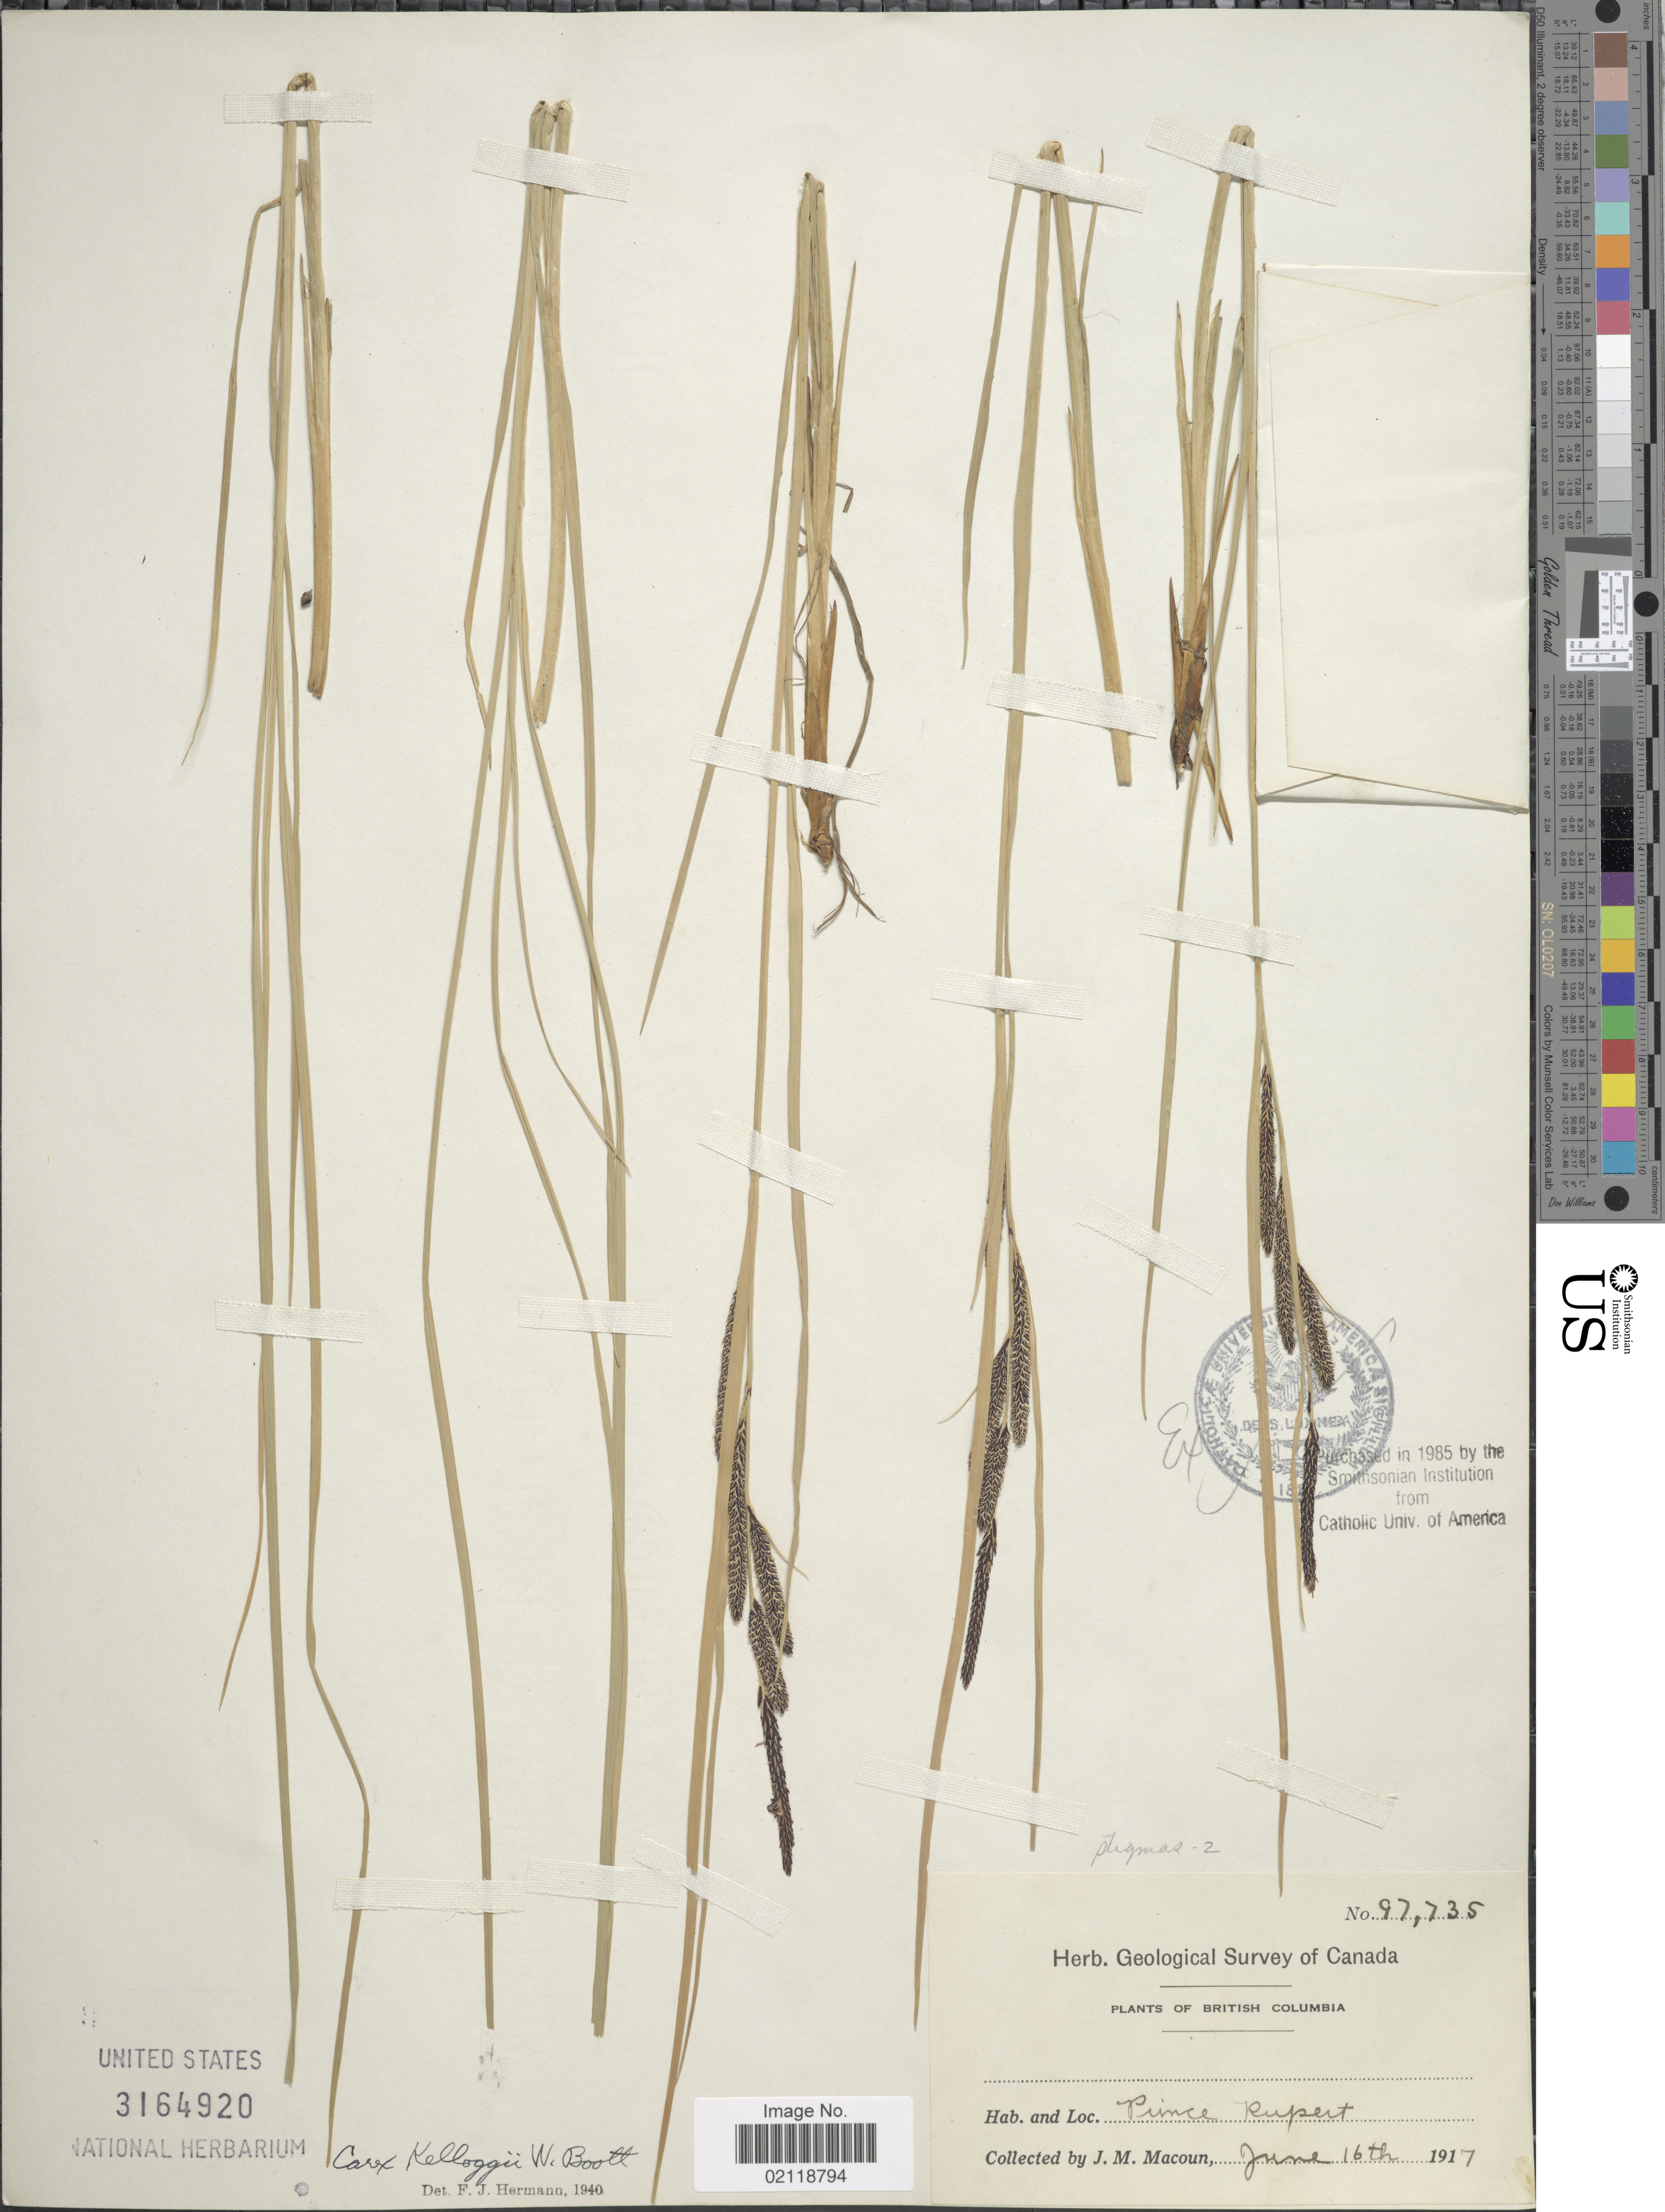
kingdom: Plantae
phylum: Tracheophyta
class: Liliopsida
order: Poales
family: Cyperaceae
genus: Carex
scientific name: Carex kelloggii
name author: W. Boott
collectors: J. M. Macoun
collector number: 97735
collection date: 1917-06-16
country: Canada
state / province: British Columbia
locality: Prince Rupert.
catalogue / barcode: US 3164920